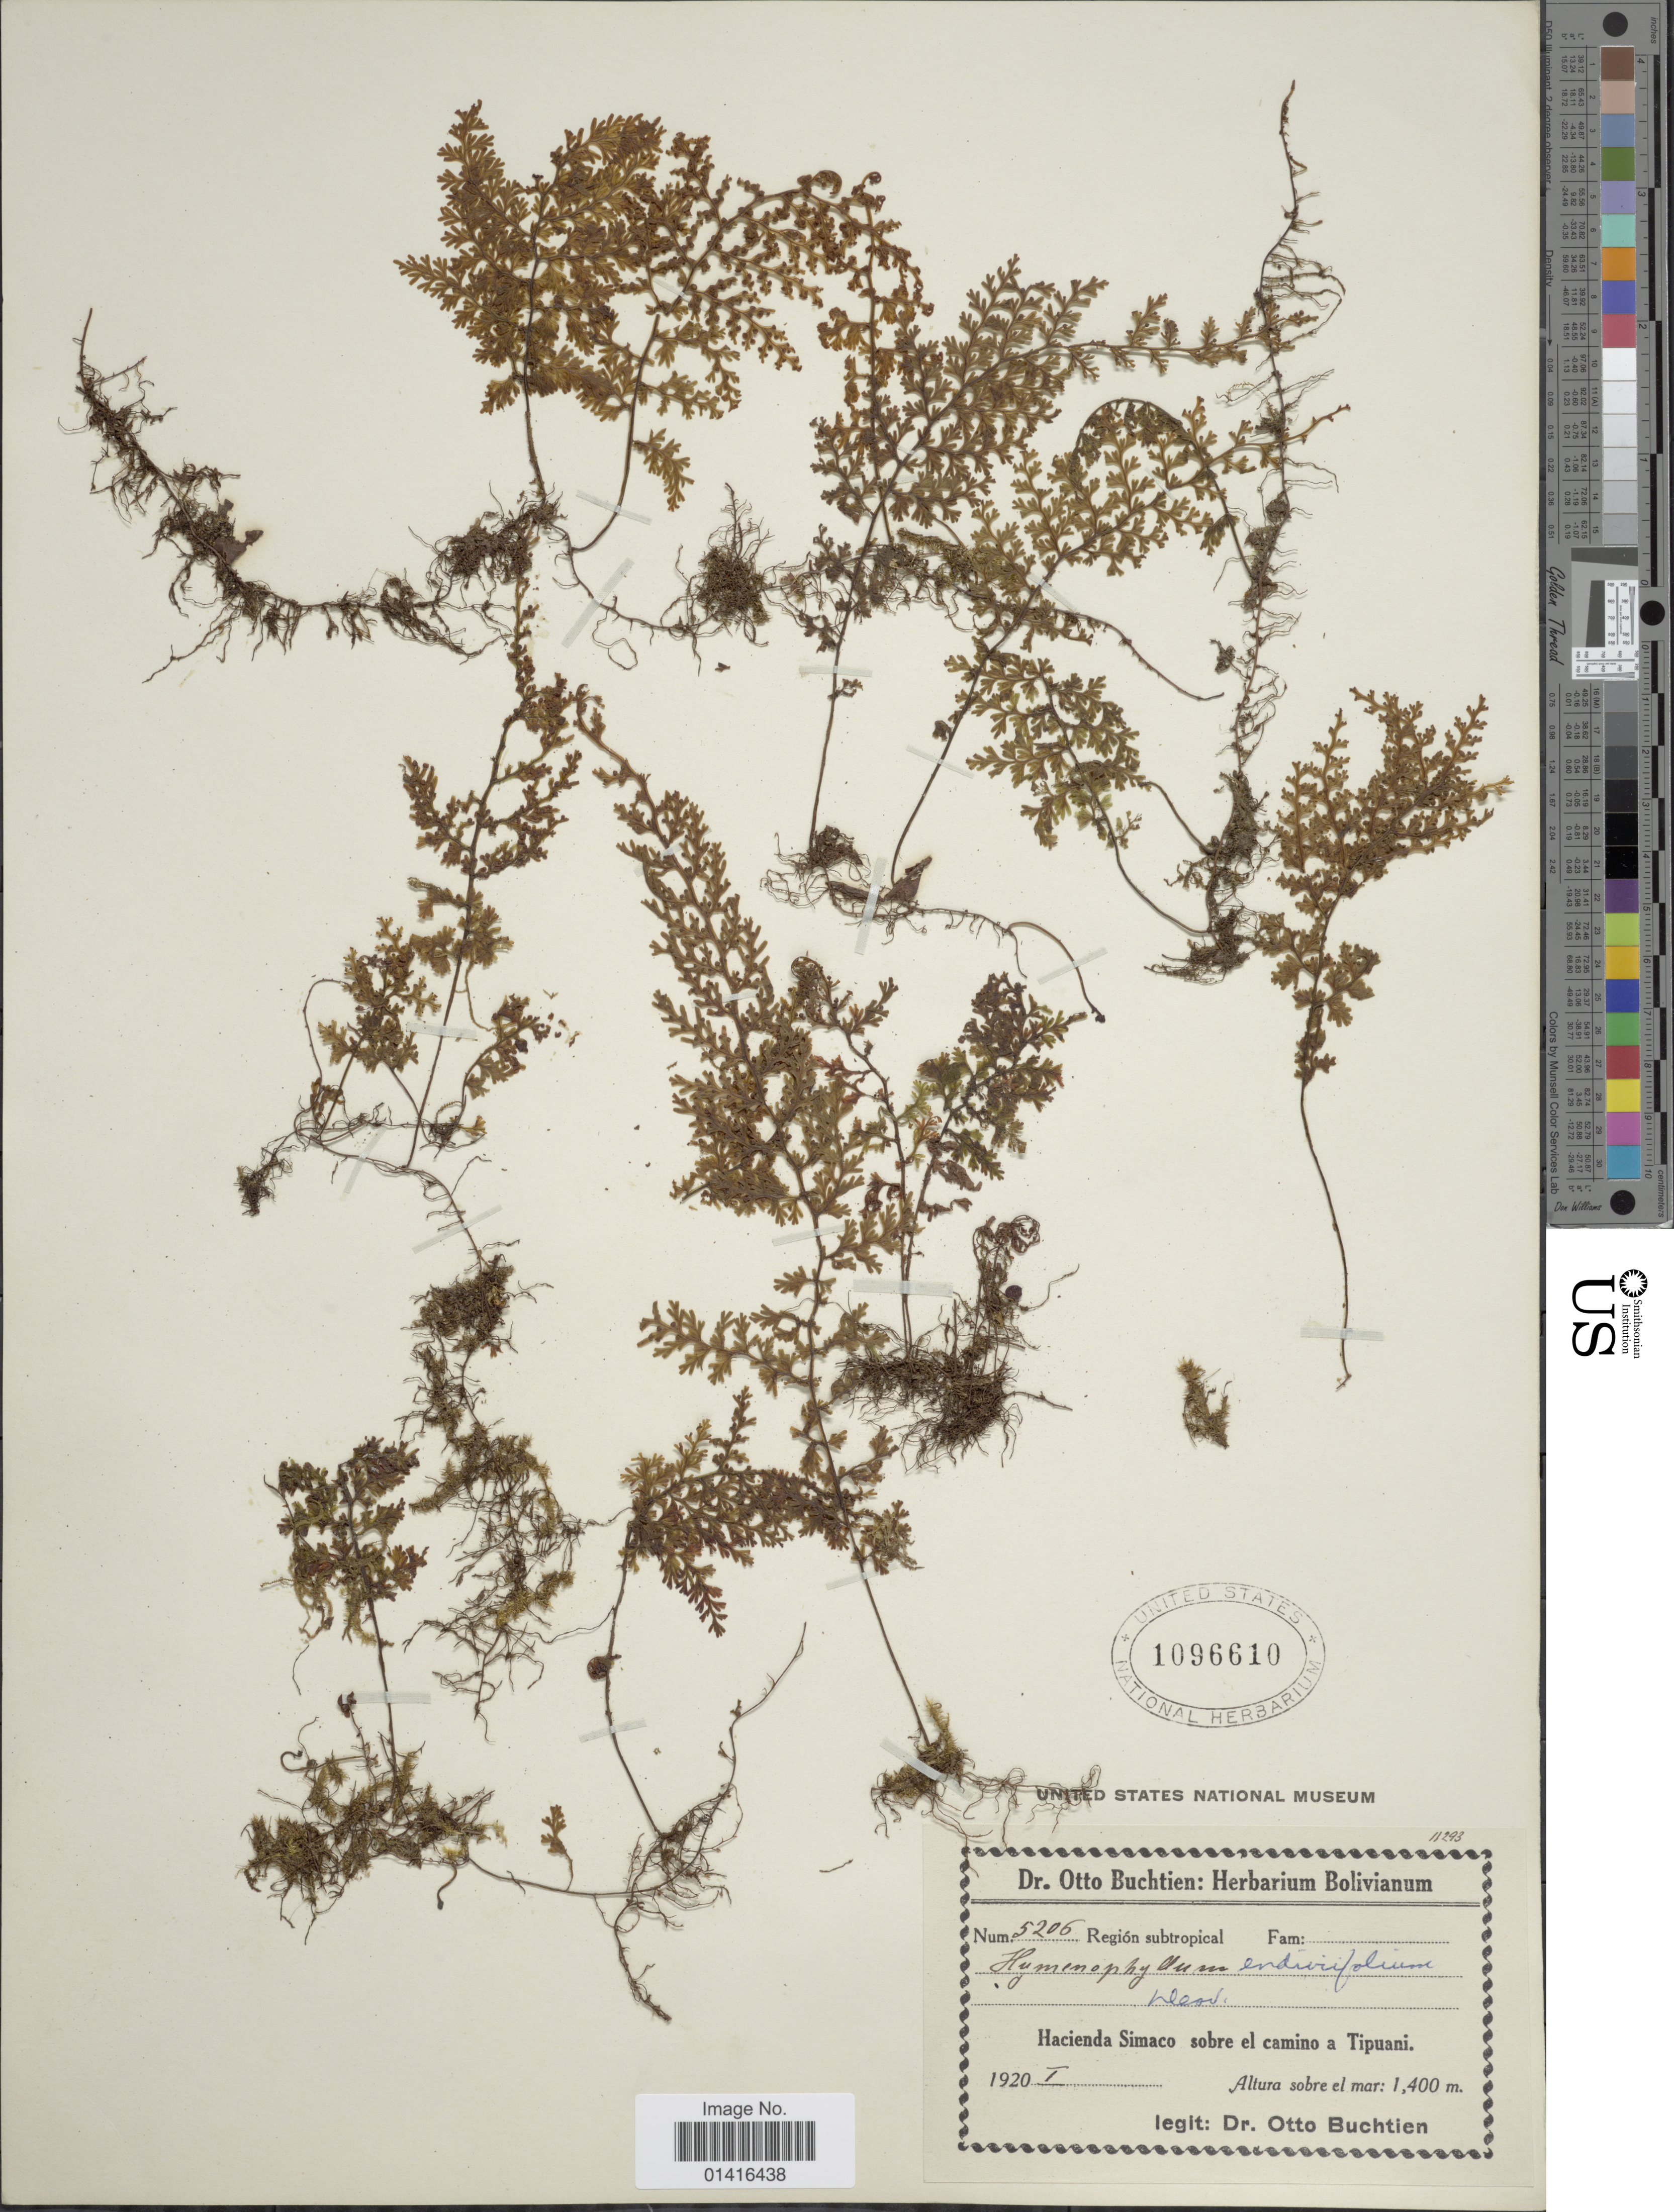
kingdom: Plantae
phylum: Tracheophyta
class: Polypodiopsida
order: Hymenophyllales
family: Hymenophyllaceae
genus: Hymenophyllum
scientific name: Hymenophyllum myriocarpum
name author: Hook.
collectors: O. Buchtien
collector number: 5206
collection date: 1920-01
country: Bolivia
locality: Hacienda Simaco sobre el camino a Tipuani.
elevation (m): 1400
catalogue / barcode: US 1096610